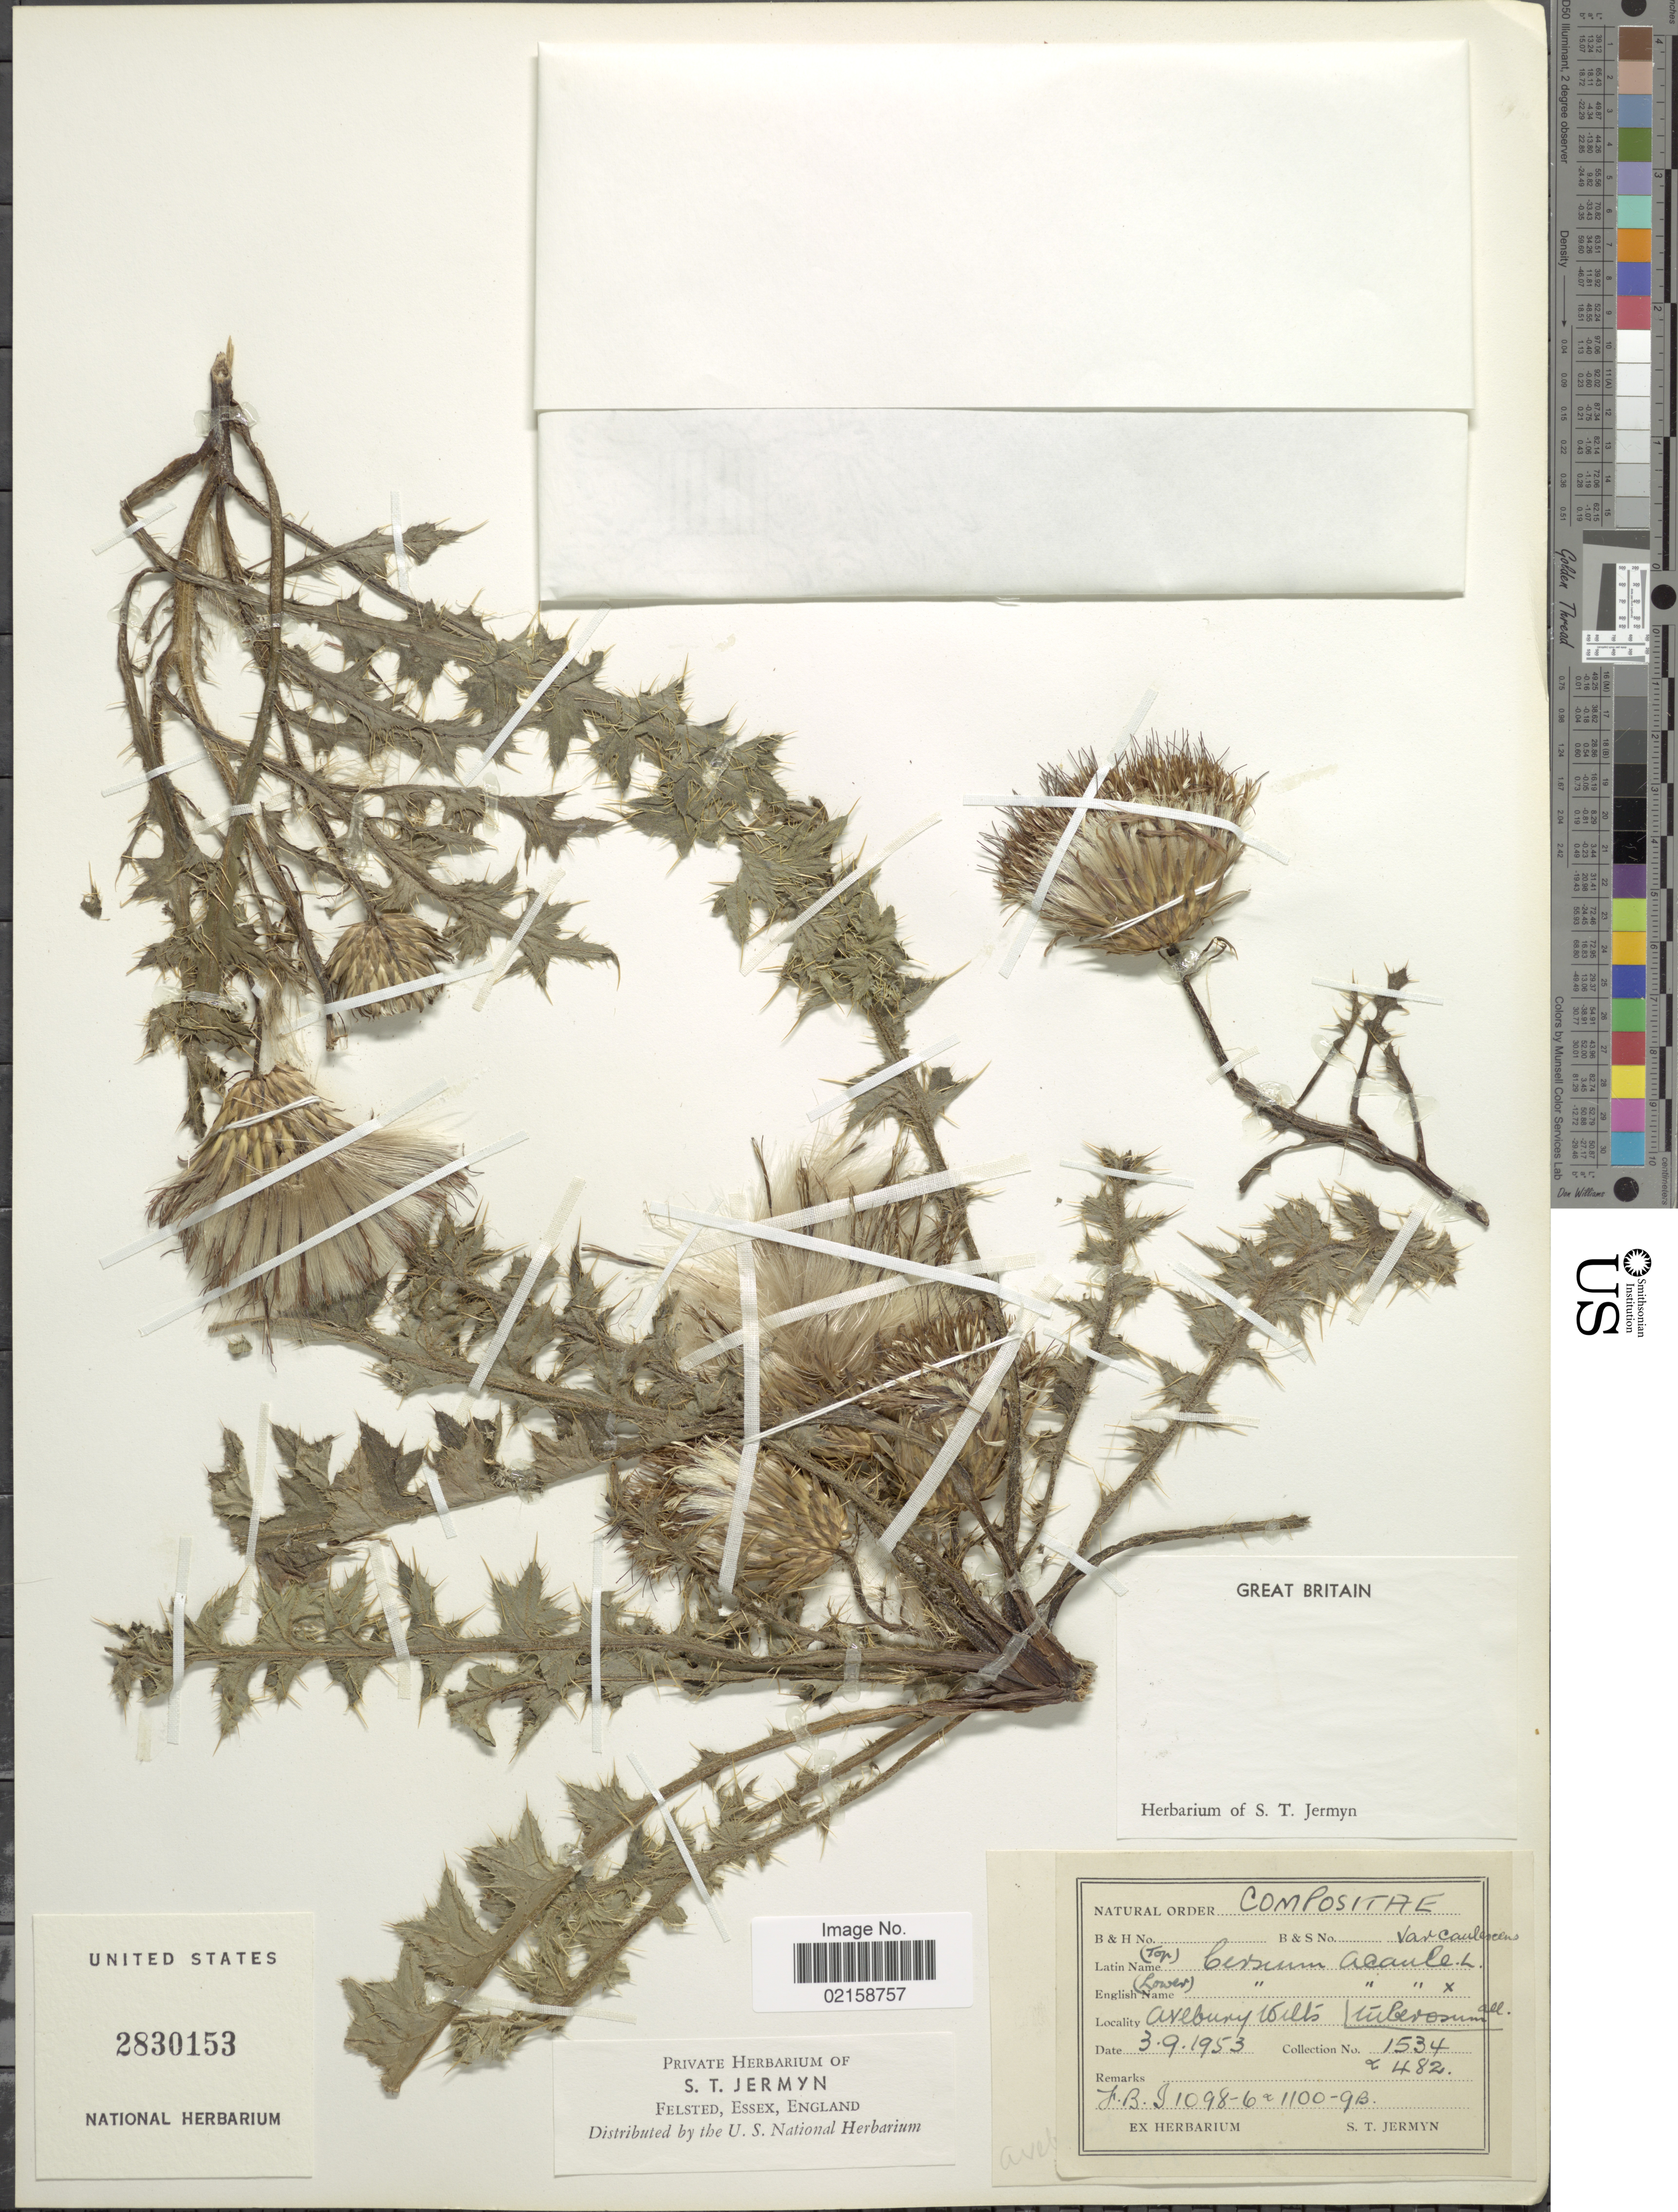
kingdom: Plantae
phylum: Tracheophyta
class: Magnoliopsida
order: Asterales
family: Asteraceae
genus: Cirsium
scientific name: Cirsium acaule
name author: (L.) Scop.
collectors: S. Jermyn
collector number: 1534/482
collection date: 1953-09-03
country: United Kingdom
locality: Avebury Wills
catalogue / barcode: US 2830153